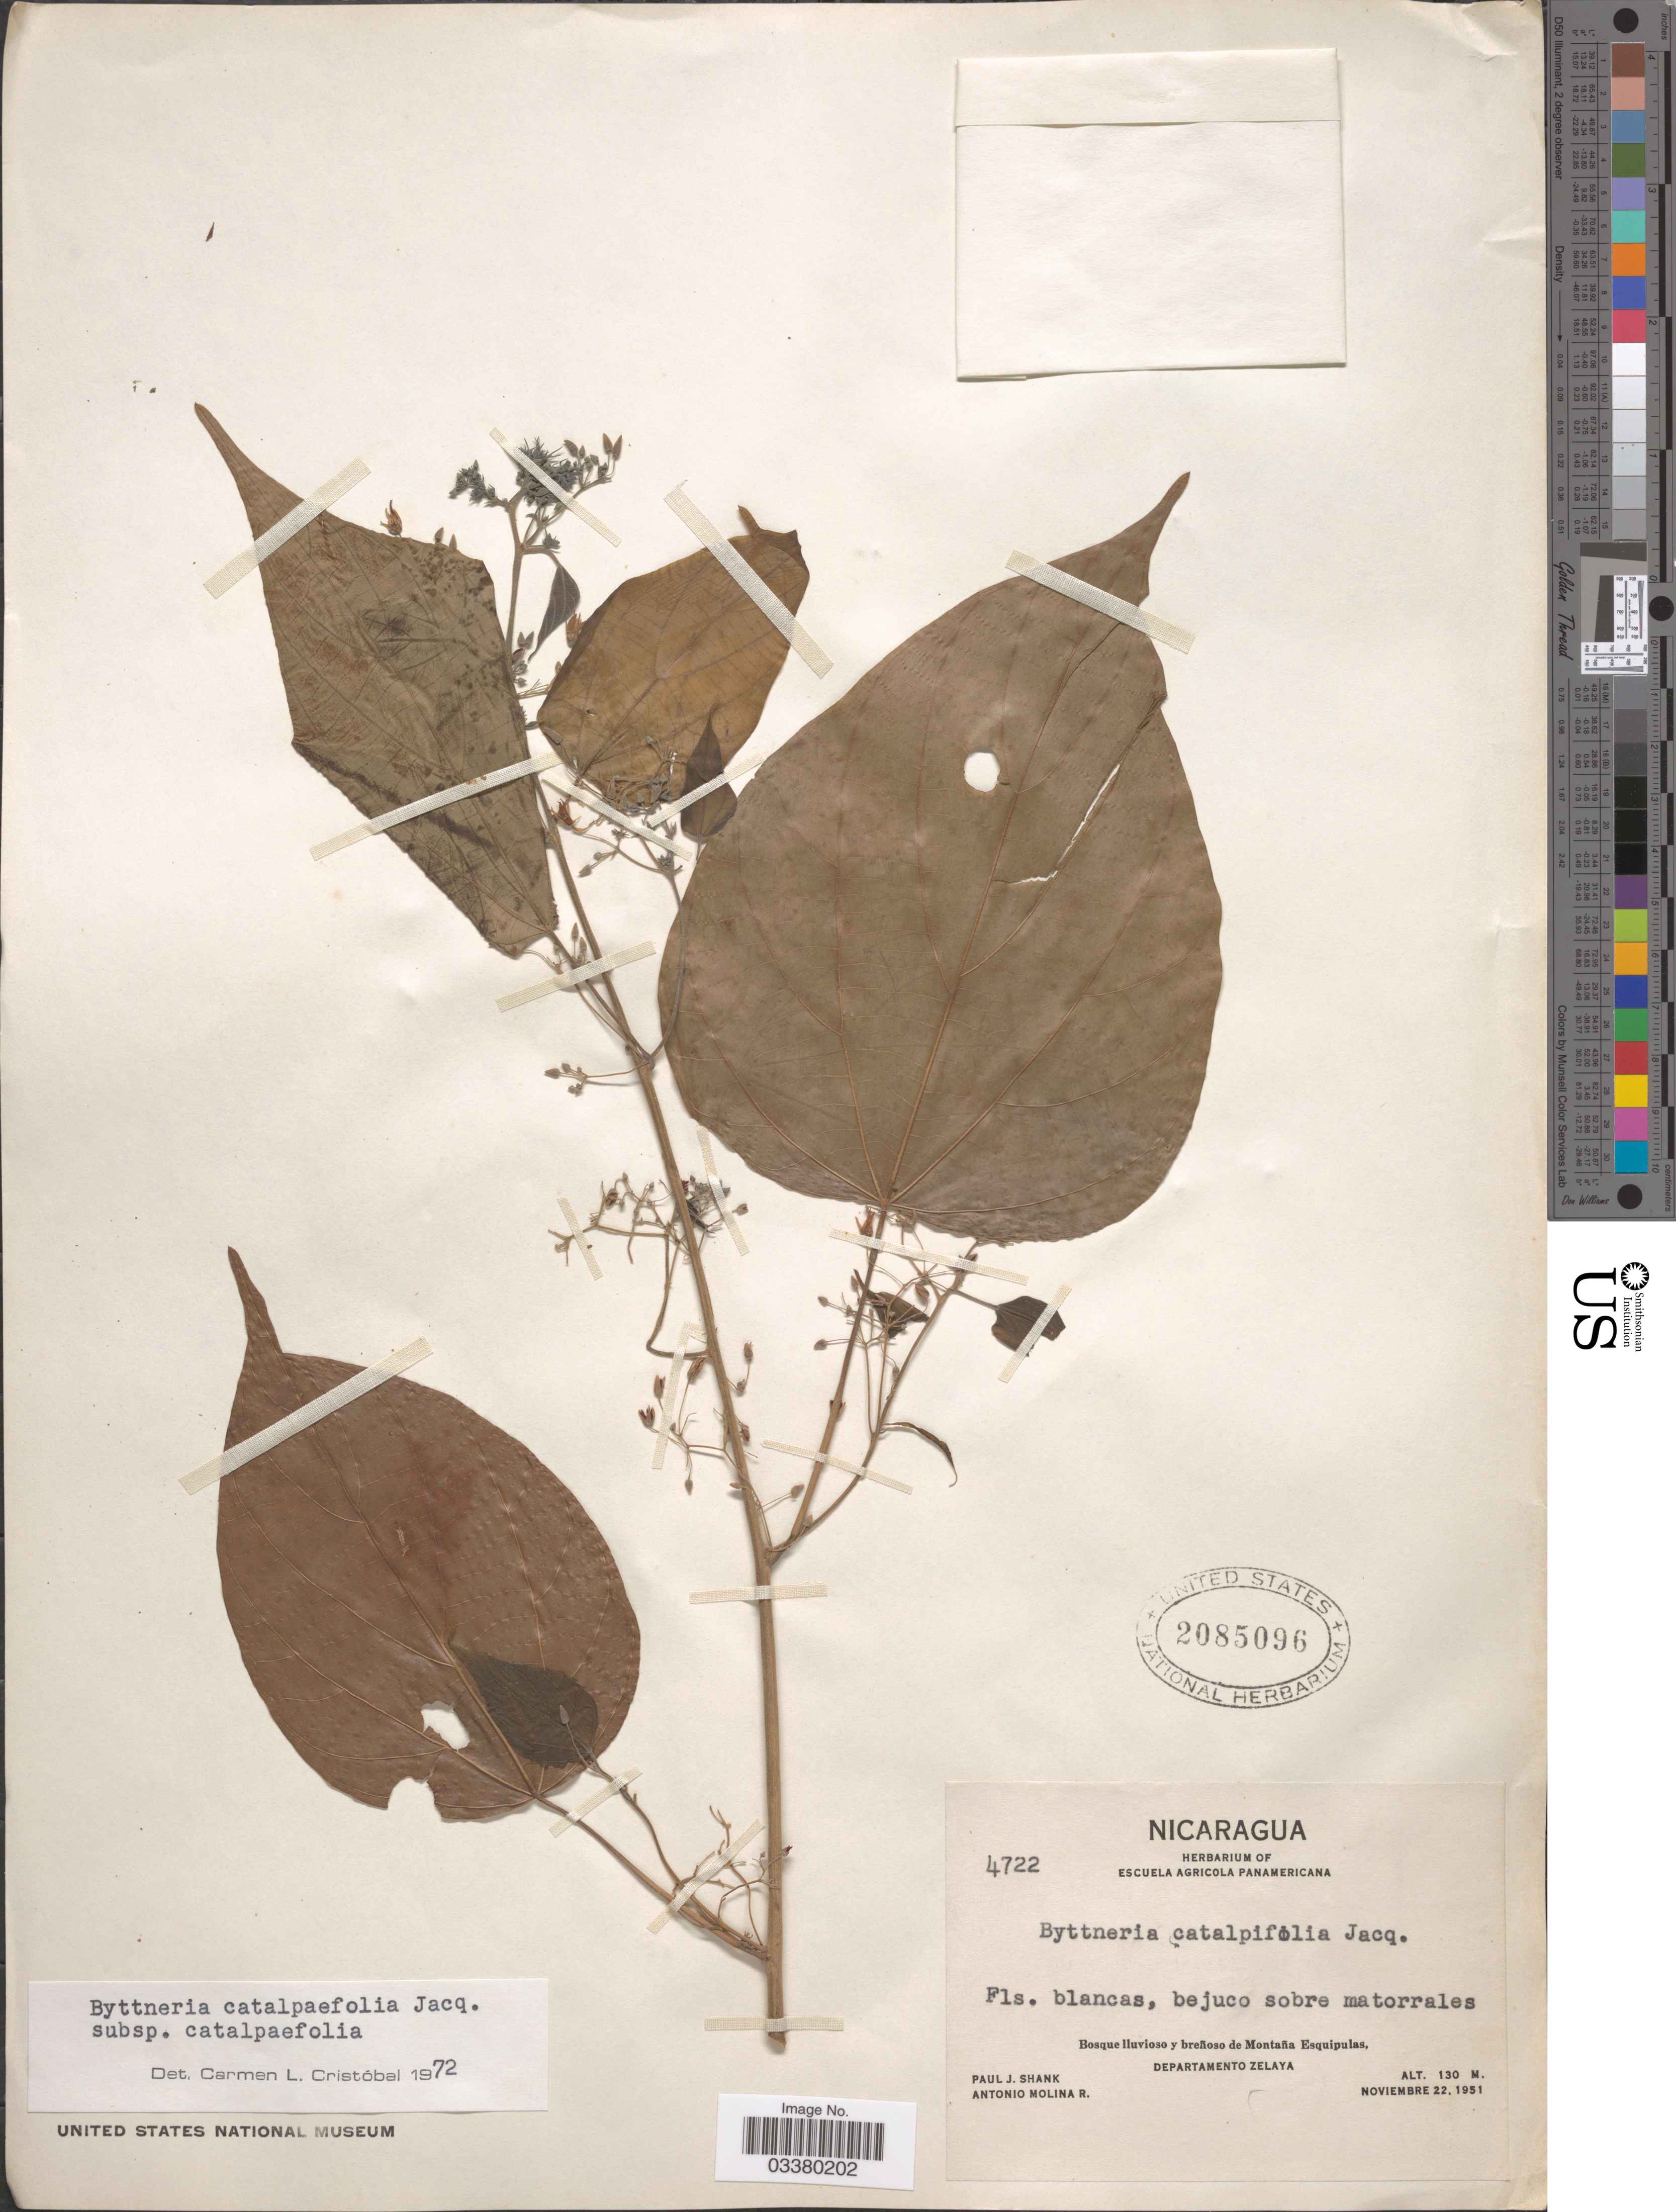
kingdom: Plantae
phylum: Tracheophyta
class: Magnoliopsida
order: Malvales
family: Malvaceae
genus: Byttneria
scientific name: Byttneria catalpifolia subsp. catalpifolia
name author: Jacq.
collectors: P. J. Shank & A. Molina R.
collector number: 4722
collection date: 1951-11-22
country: Nicaragua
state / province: Atlántico Norte / Atlántico Sur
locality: Bosque lluvioso y breñoso de Montaña Esquipulas, Departamento Zelaya.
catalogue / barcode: US 2085096